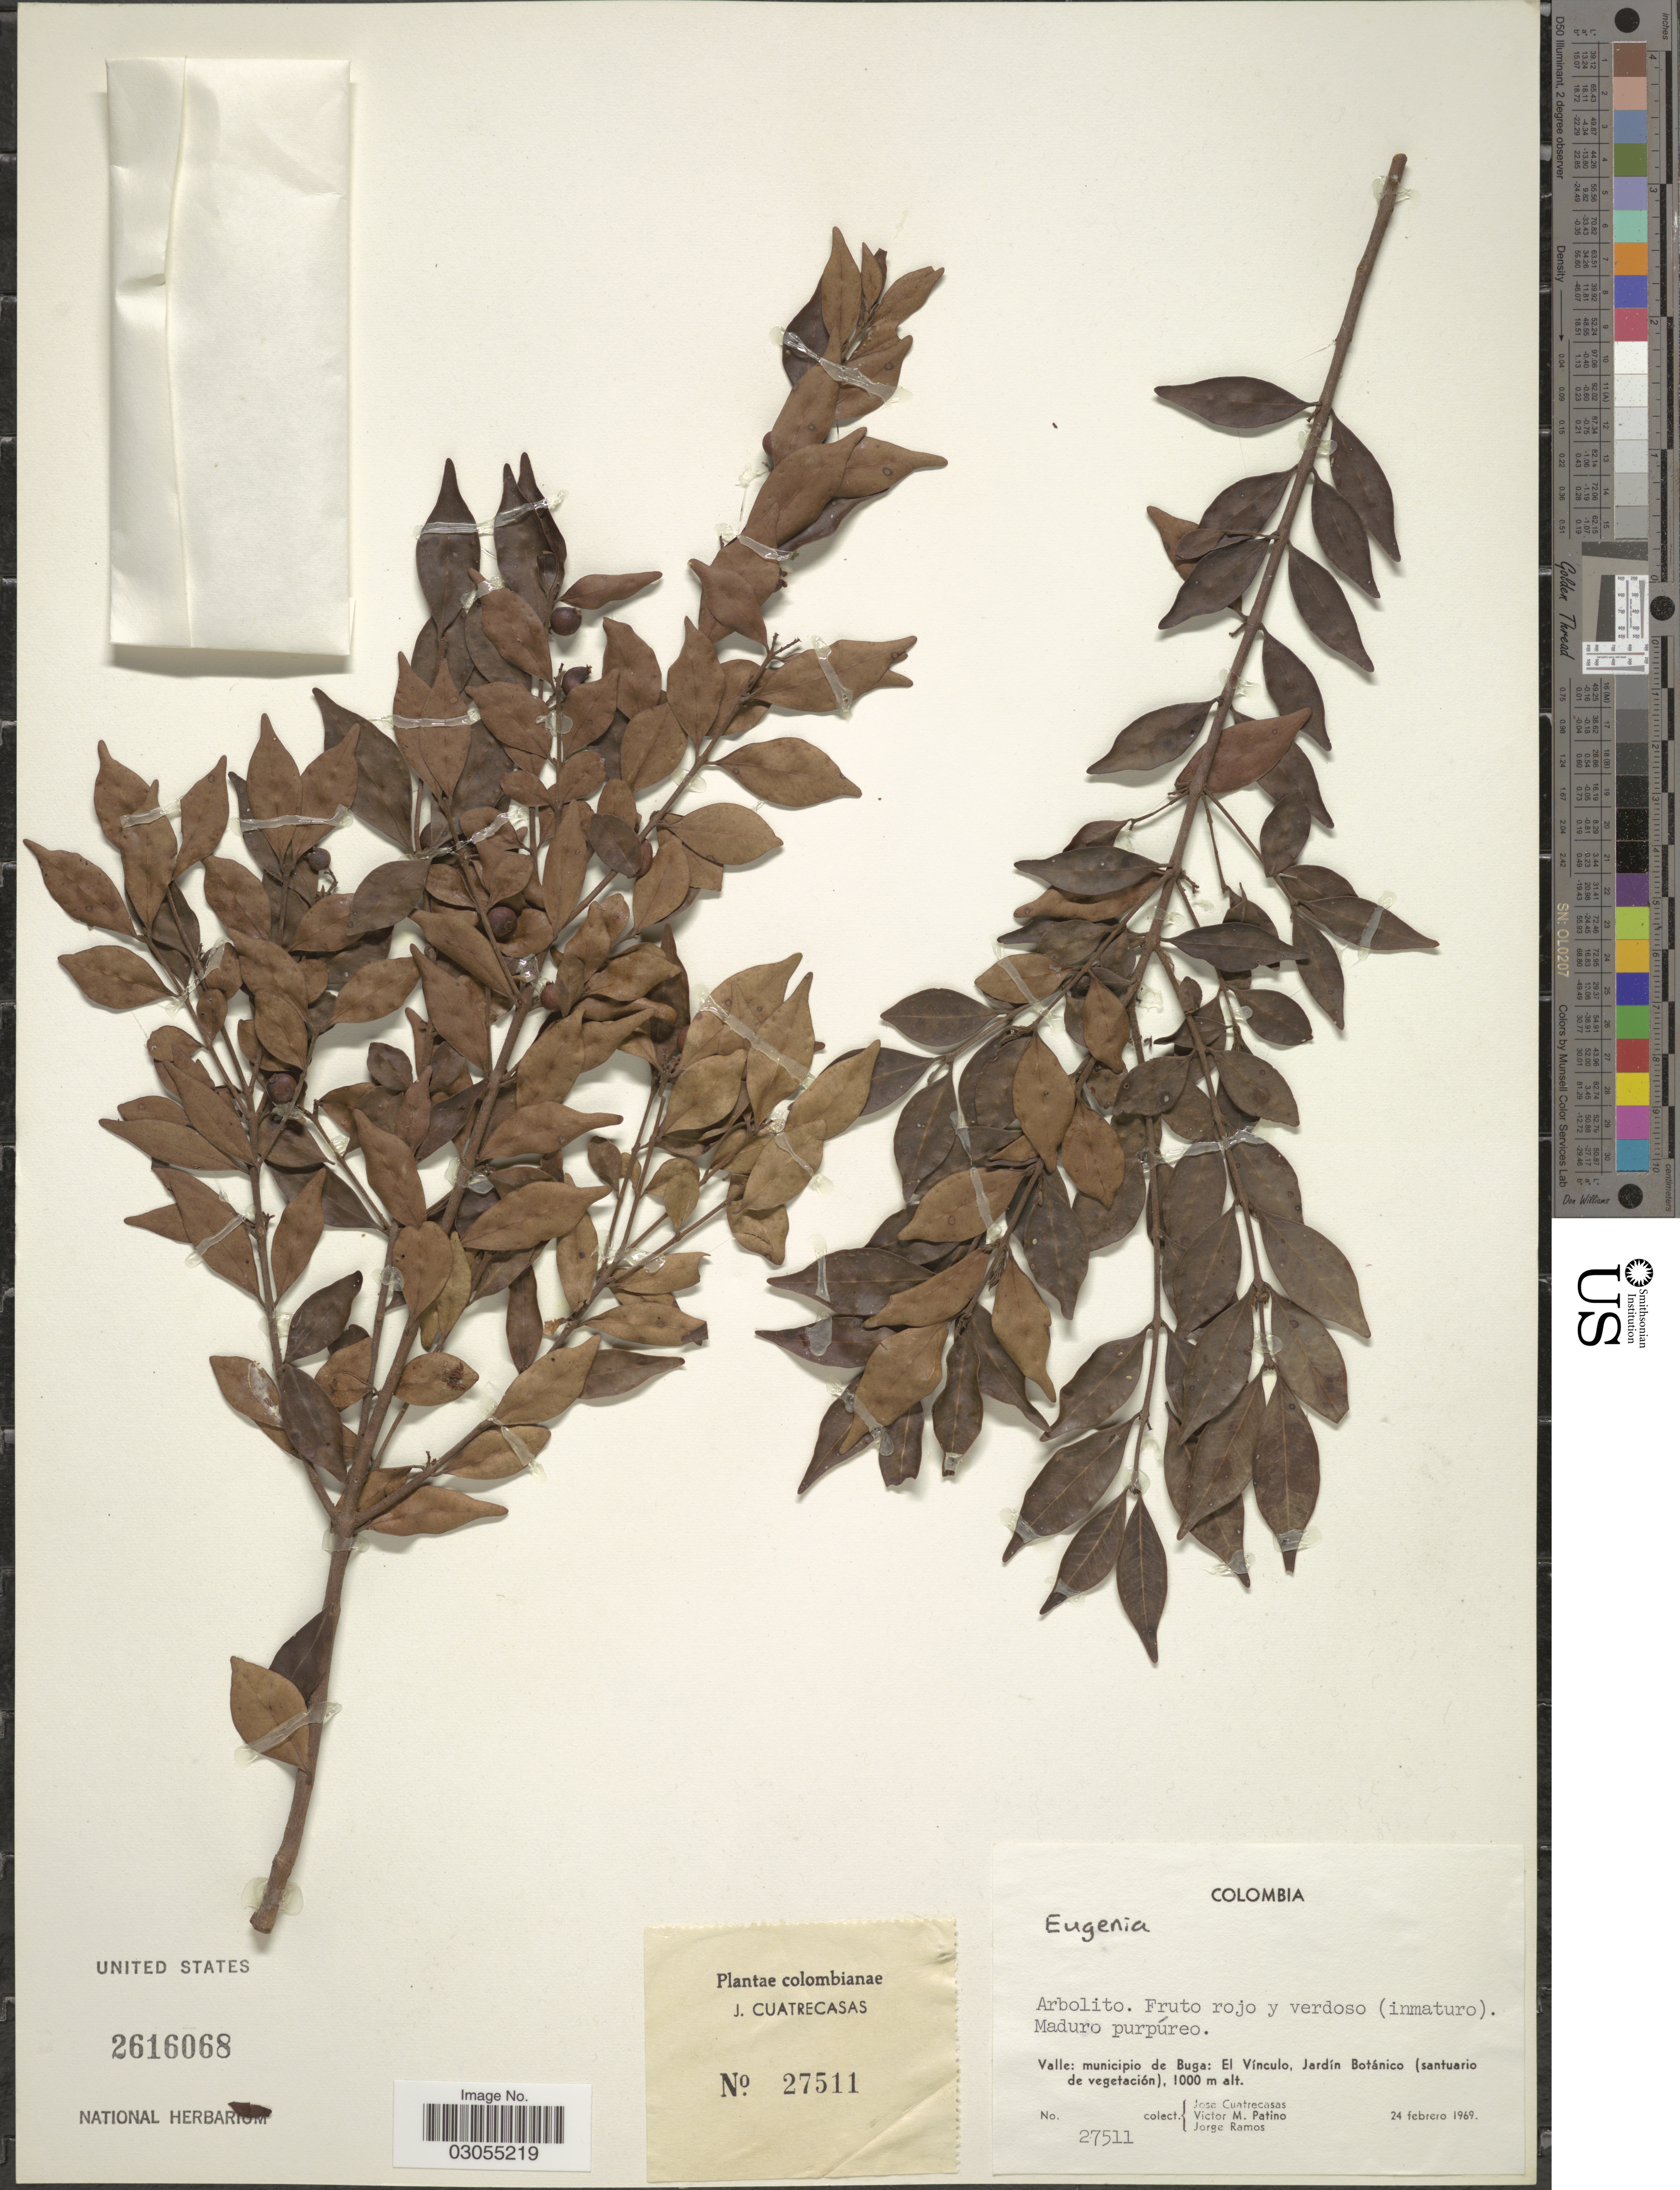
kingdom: Plantae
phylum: Tracheophyta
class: Magnoliopsida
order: Myrtales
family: Myrtaceae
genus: Eugenia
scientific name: Eugenia sp.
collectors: J. Cuatrecasas, V. M. Patiño & J. Ramos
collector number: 27511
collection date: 1969-02-24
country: Colombia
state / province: Valle del Cauca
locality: Maduro purpúreo. Valle: municipio de Buga: El Vínculo, Jardín Botánico (santuario de vegetación).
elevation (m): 1000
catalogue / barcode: US 2616068